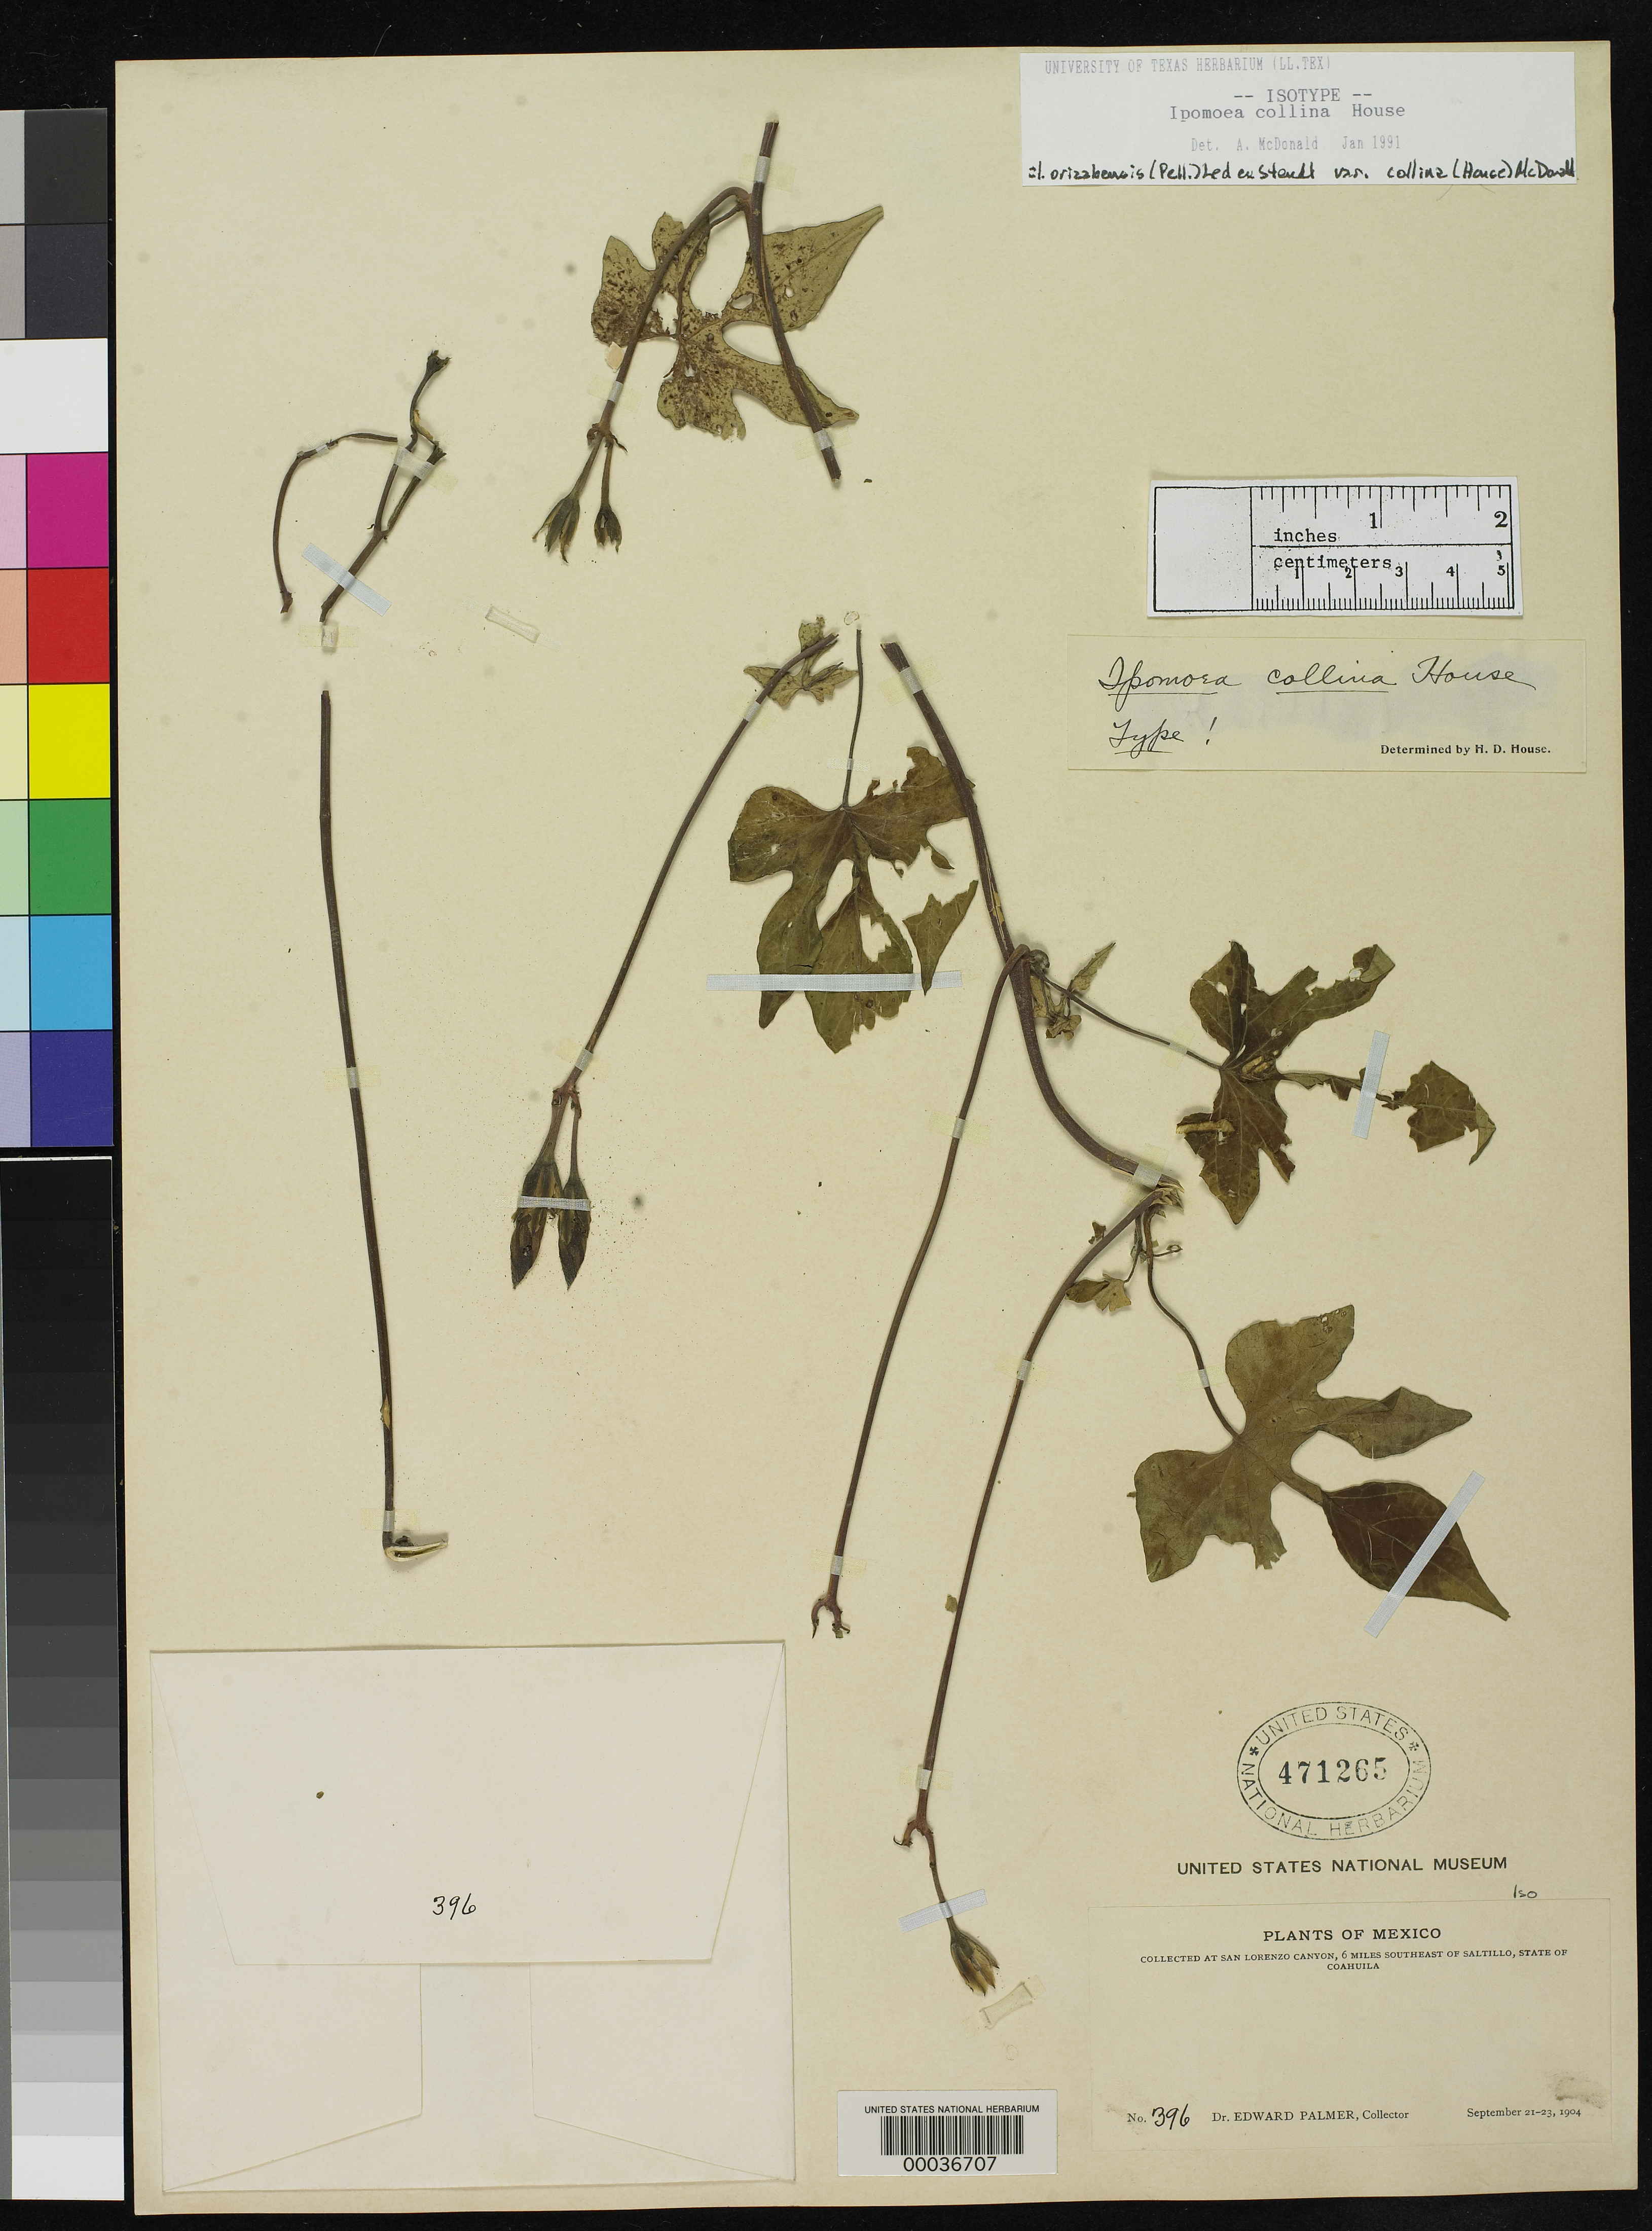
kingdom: Plantae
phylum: Tracheophyta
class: Magnoliopsida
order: Solanales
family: Convolvulaceae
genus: Ipomoea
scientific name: Ipomoea collina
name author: House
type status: Isotype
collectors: E. Palmer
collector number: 396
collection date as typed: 21 Sep 1904 to 23 Sep 1904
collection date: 1904-09-21/1904-09-23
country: Mexico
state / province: Coahuila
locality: San Lorenzo Canyon, 6 mi SE of Saltillo.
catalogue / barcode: US 471266